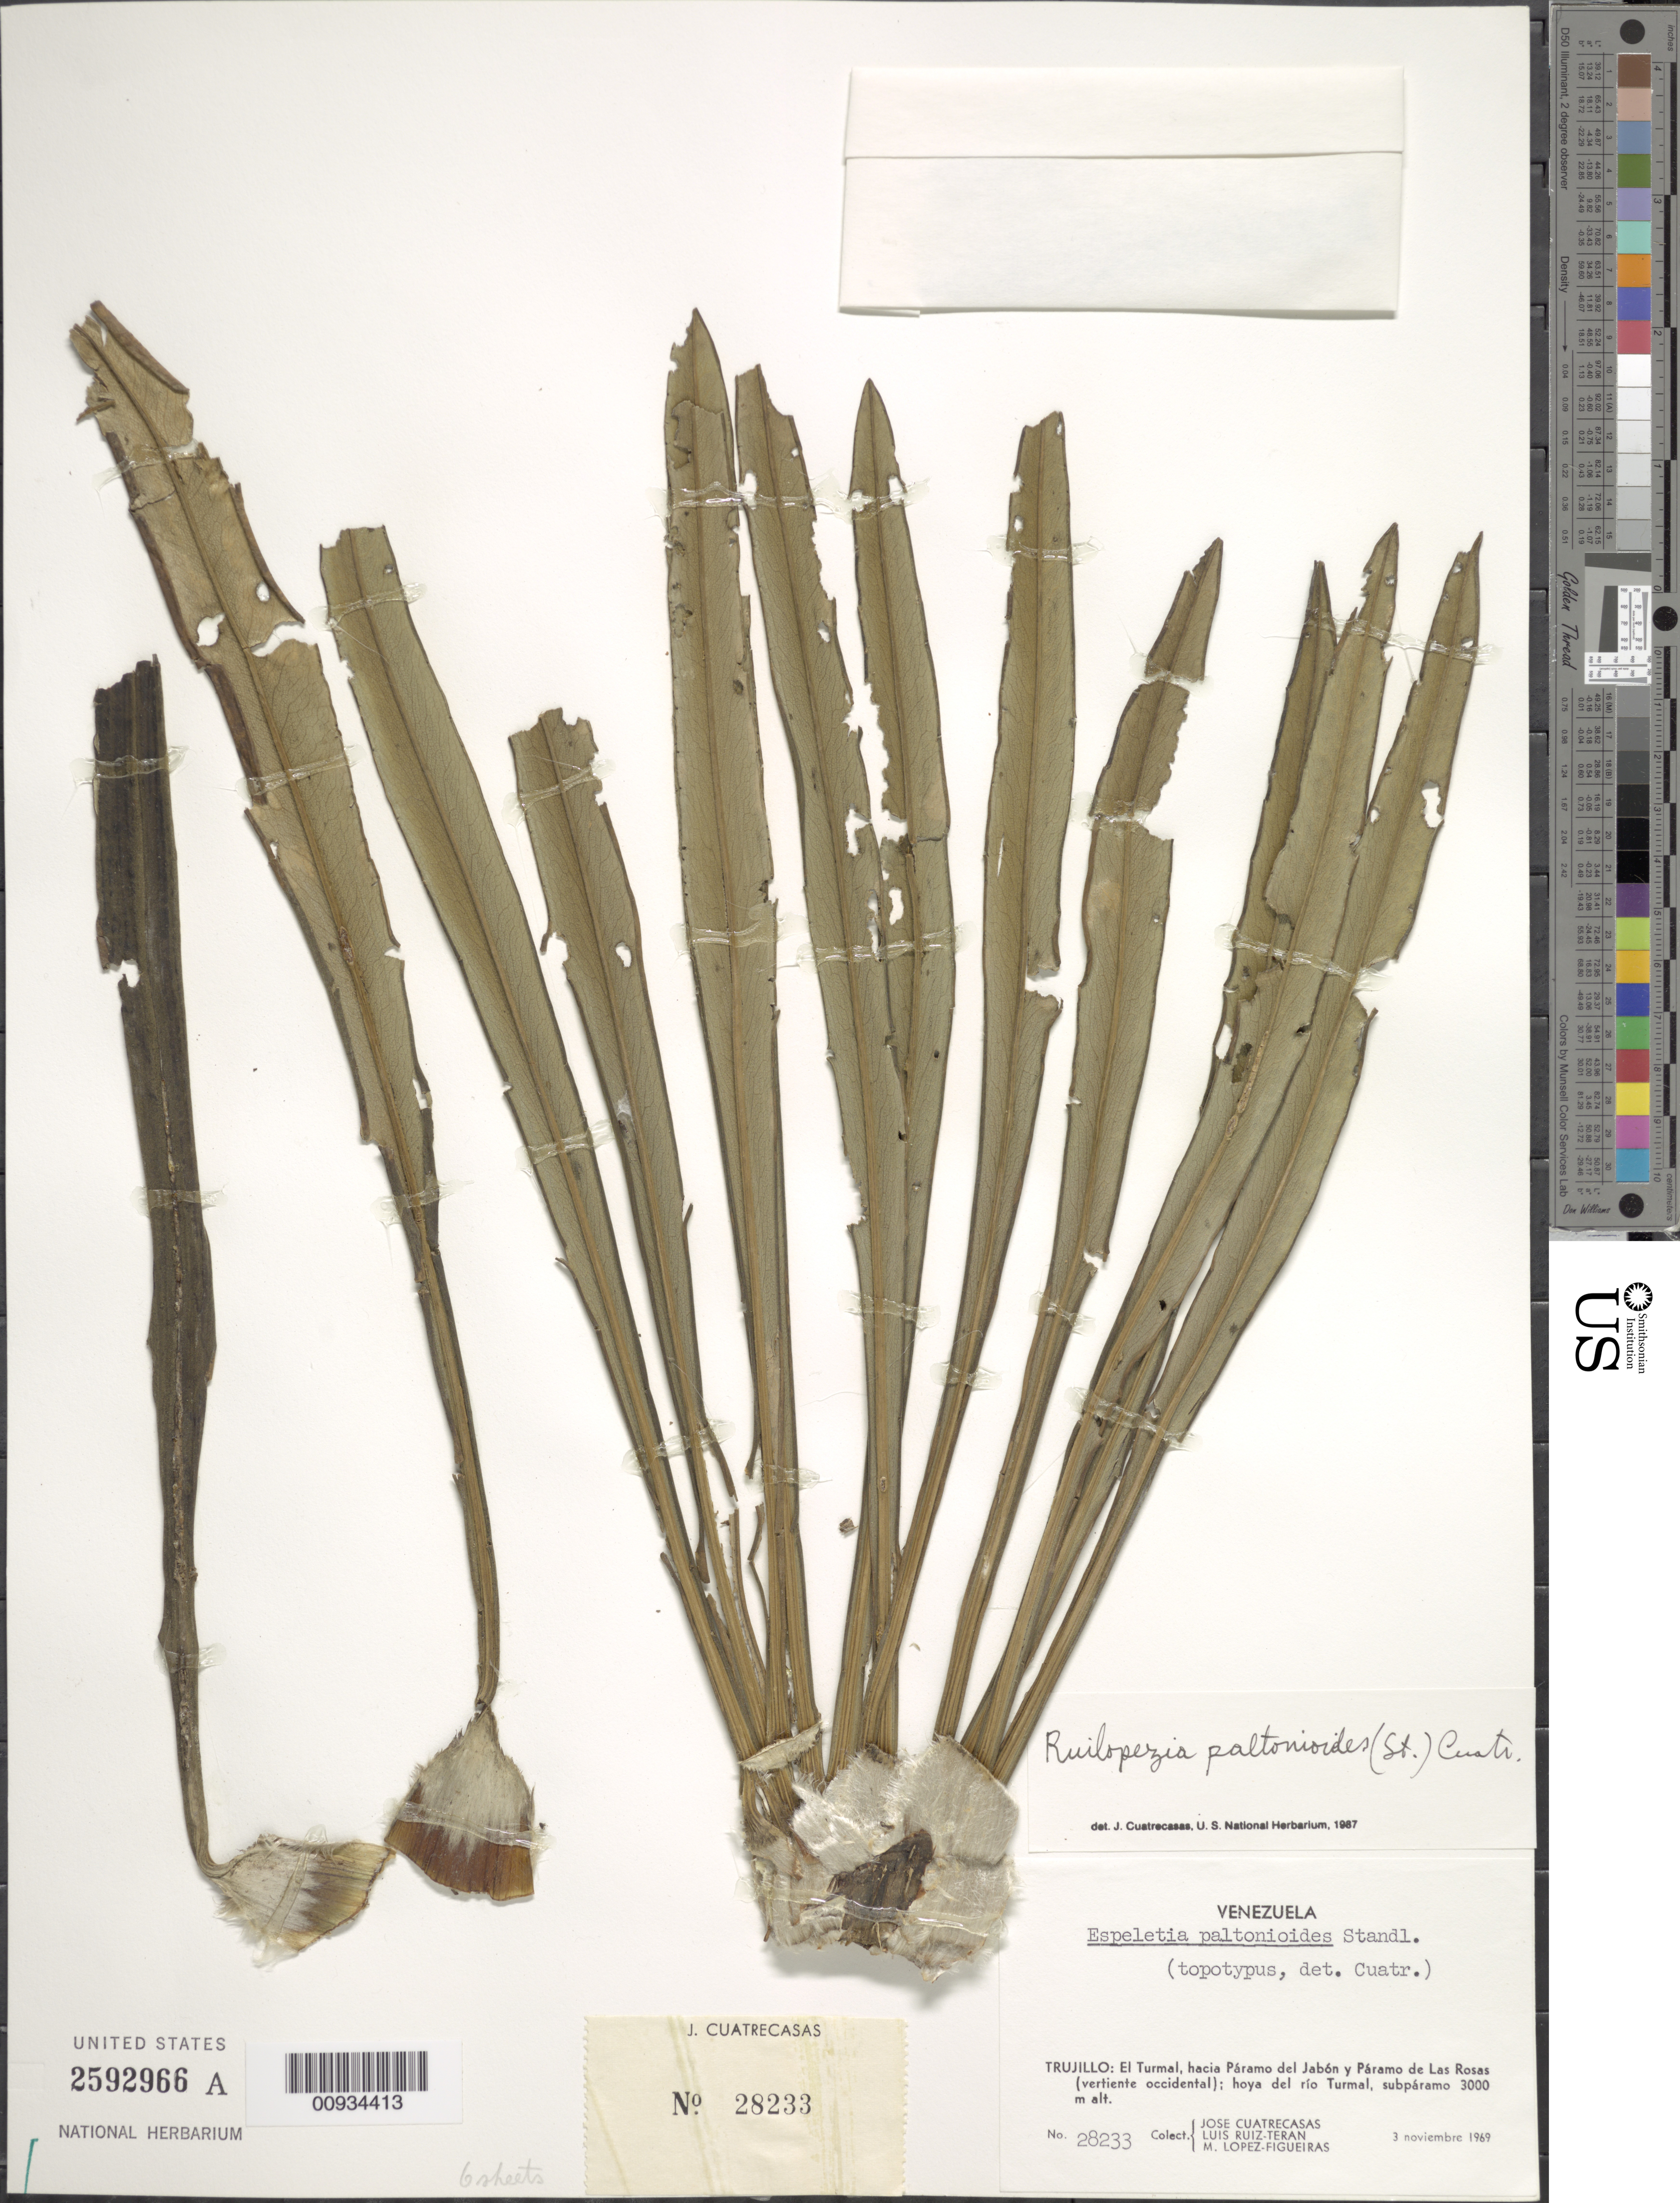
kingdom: Plantae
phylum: Tracheophyta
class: Magnoliopsida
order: Asterales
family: Asteraceae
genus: Ruilopezia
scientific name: Ruilopezia paltonioides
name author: (Standl.) Cuatrec.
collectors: J. Cuatrecasas, L. Teran & M. López Figueiras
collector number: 28233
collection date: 1969-11-03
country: Venezuela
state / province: Trujillo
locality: El Turmal, hacia Paramo del Jabon y Paramo de Las Rosas (vertiente occidental), hoya del Rio Turmal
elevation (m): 3000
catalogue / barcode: US 2592966A